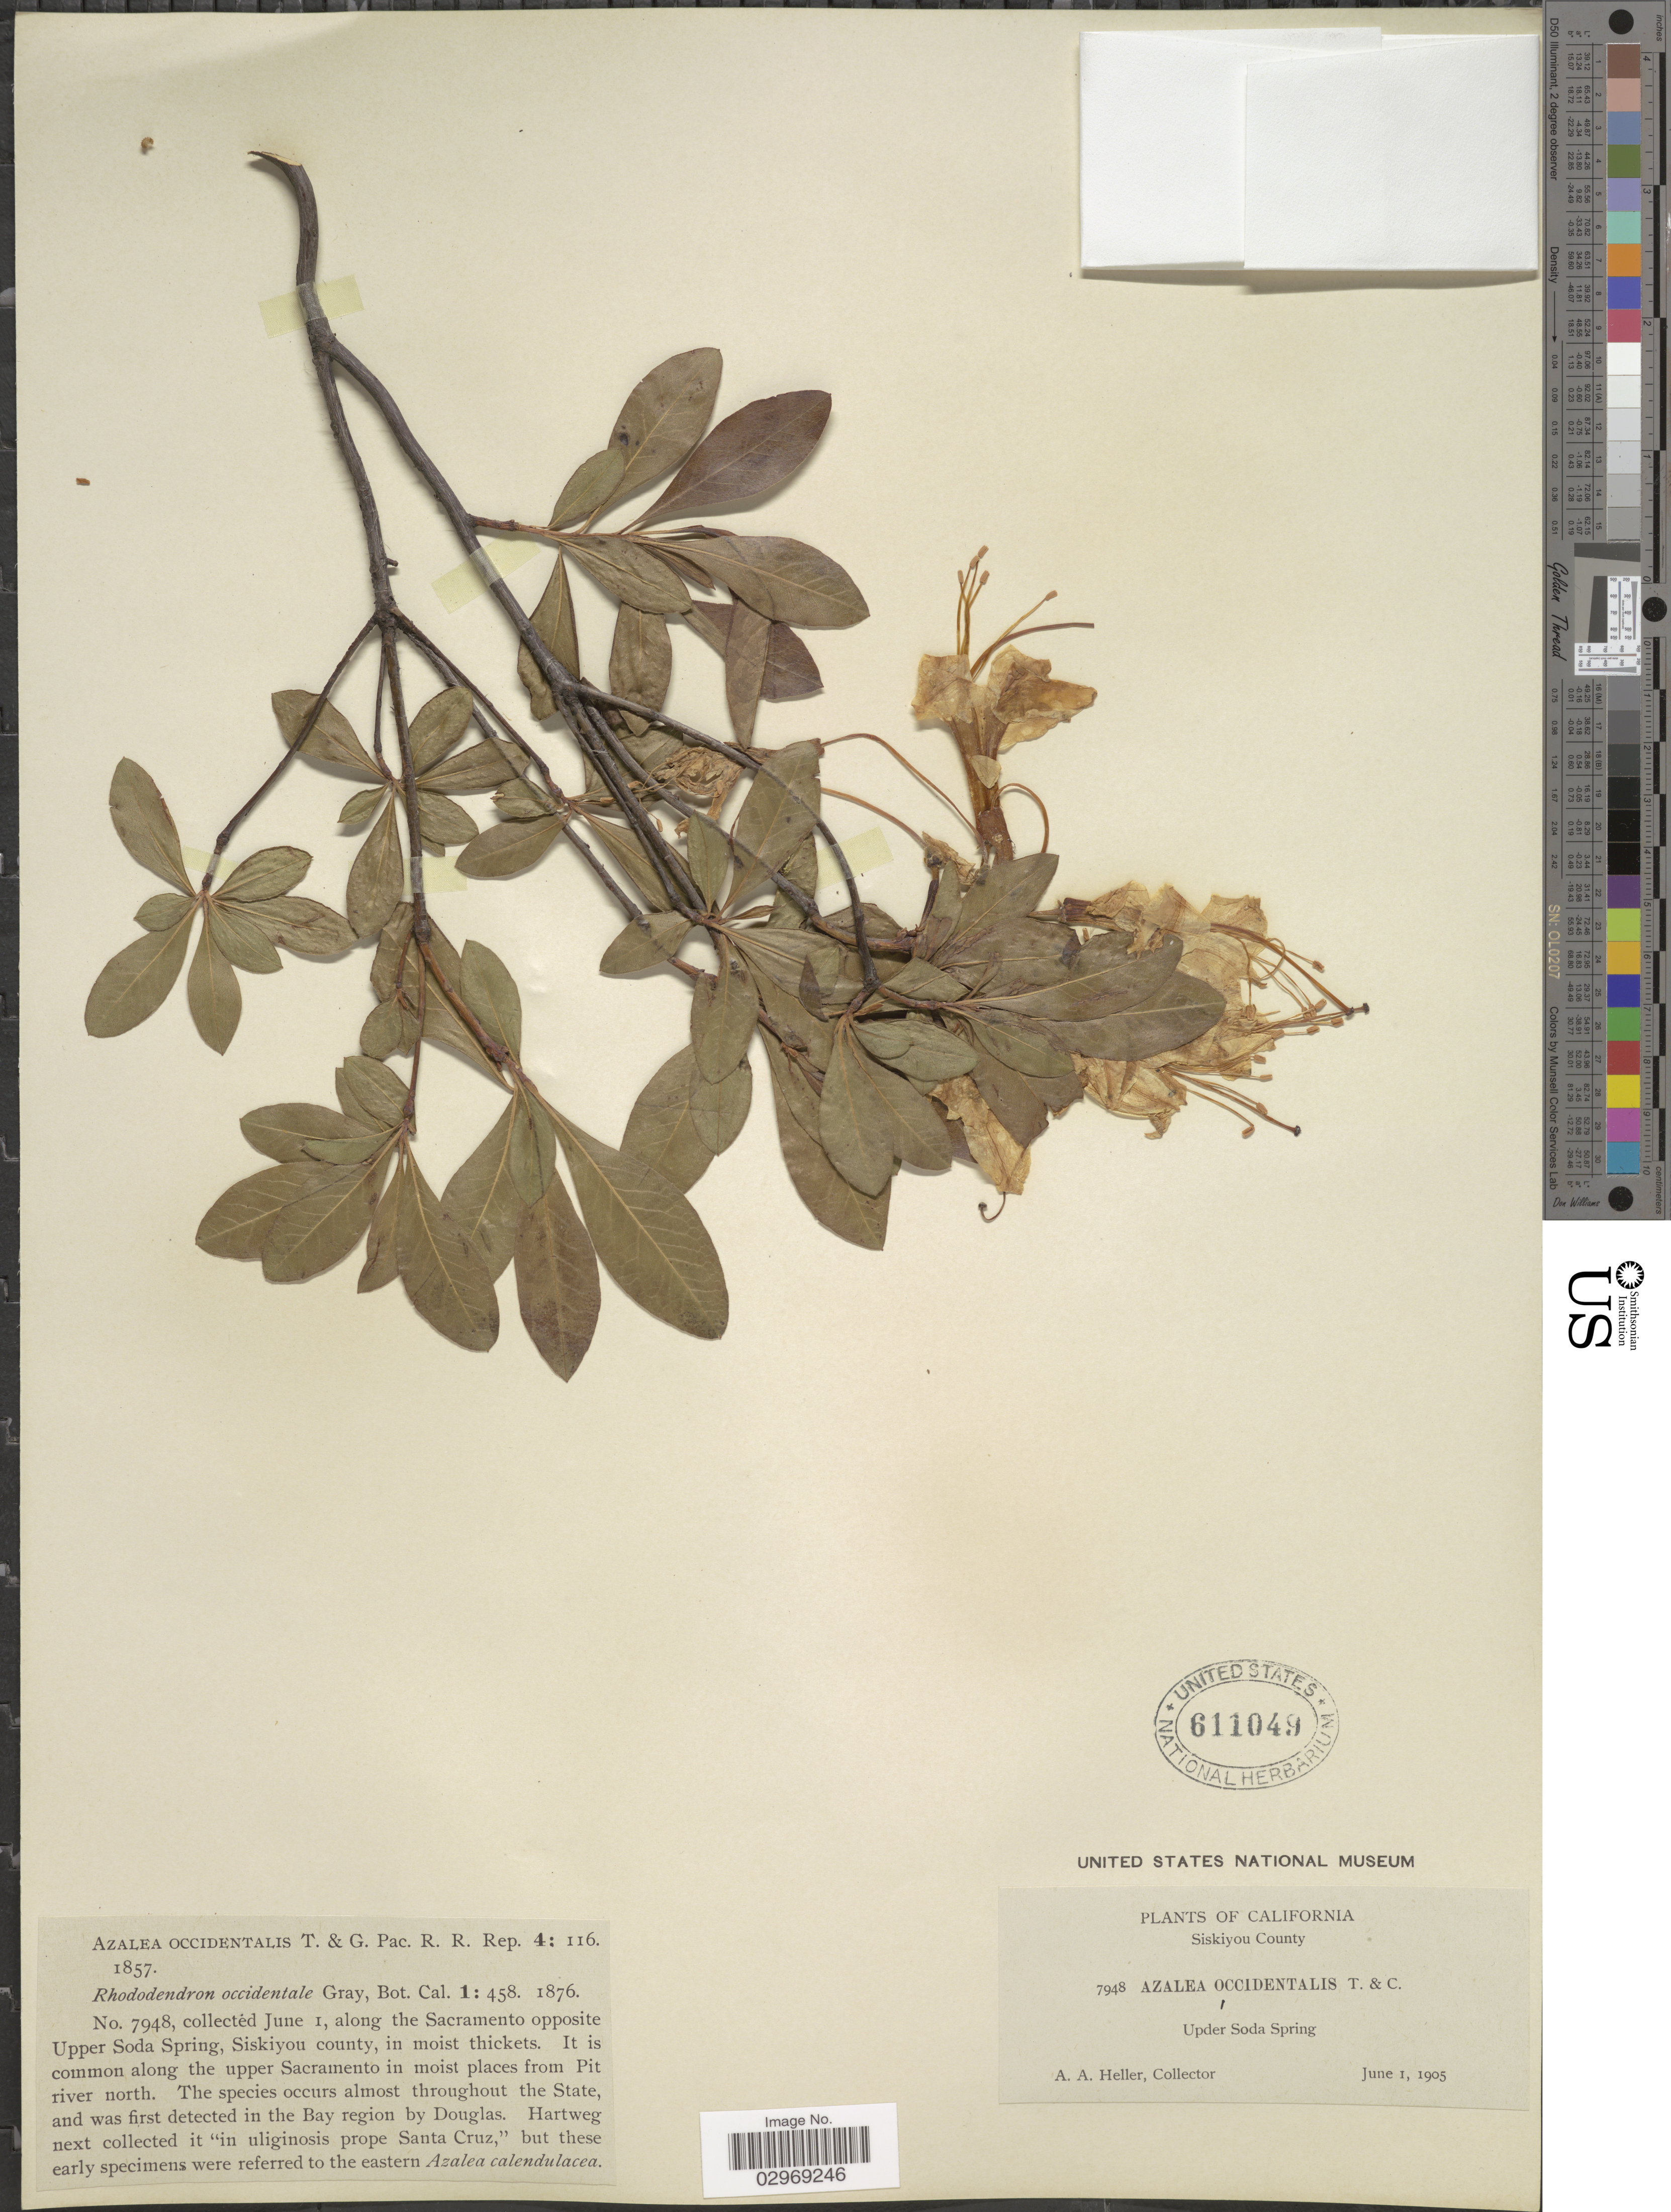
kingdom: Plantae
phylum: Tracheophyta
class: Magnoliopsida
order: Ericales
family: Ericaceae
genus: Rhododendron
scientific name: Rhododendron occidentale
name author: (Torr. & A. Gray) A. Gray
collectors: A. A. Heller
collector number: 7948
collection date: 1905-06-01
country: United States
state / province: California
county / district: Siskiyou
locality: Along the Sacramento opposite Upper Soda Spring, Siskiyou county, in moist thickets.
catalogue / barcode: US 611049